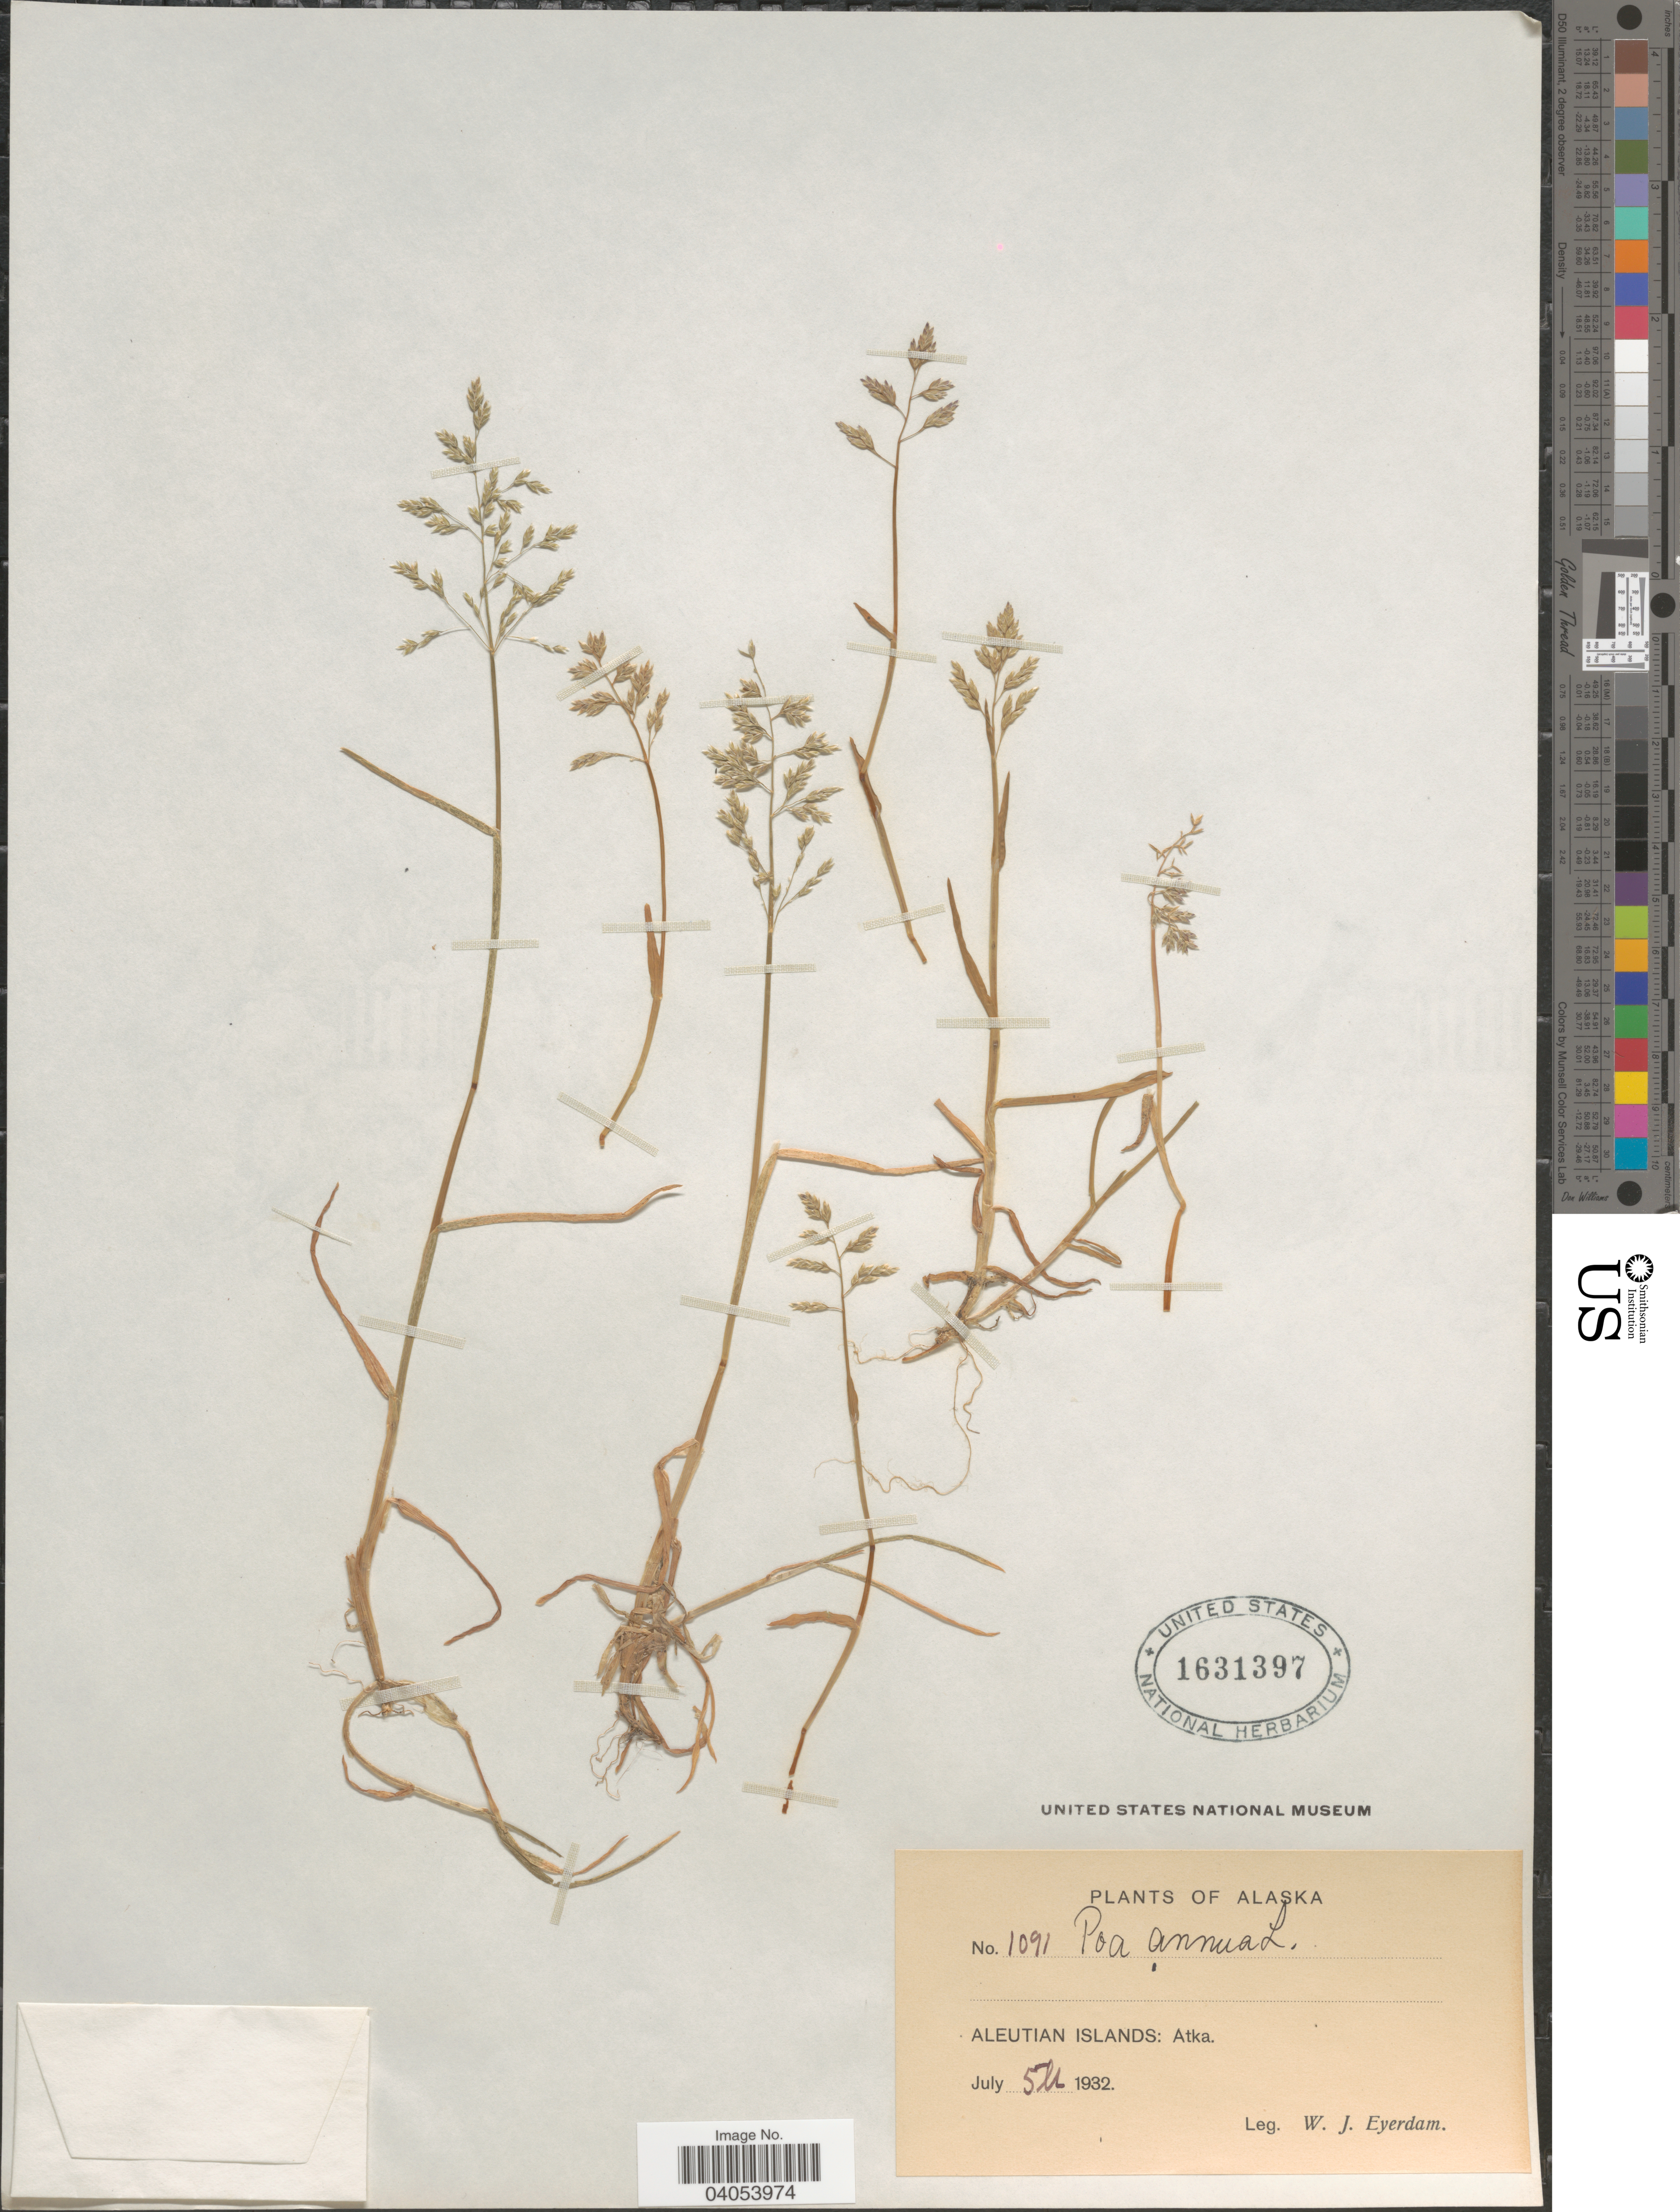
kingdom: Plantae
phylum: Tracheophyta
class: Liliopsida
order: Poales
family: Poaceae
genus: Poa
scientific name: Poa annua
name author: L.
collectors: W. J. Eyerdam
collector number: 1091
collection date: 1932-07-05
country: United States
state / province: Alaska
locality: Aleutian Islands: Atka.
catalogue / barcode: US 1631397